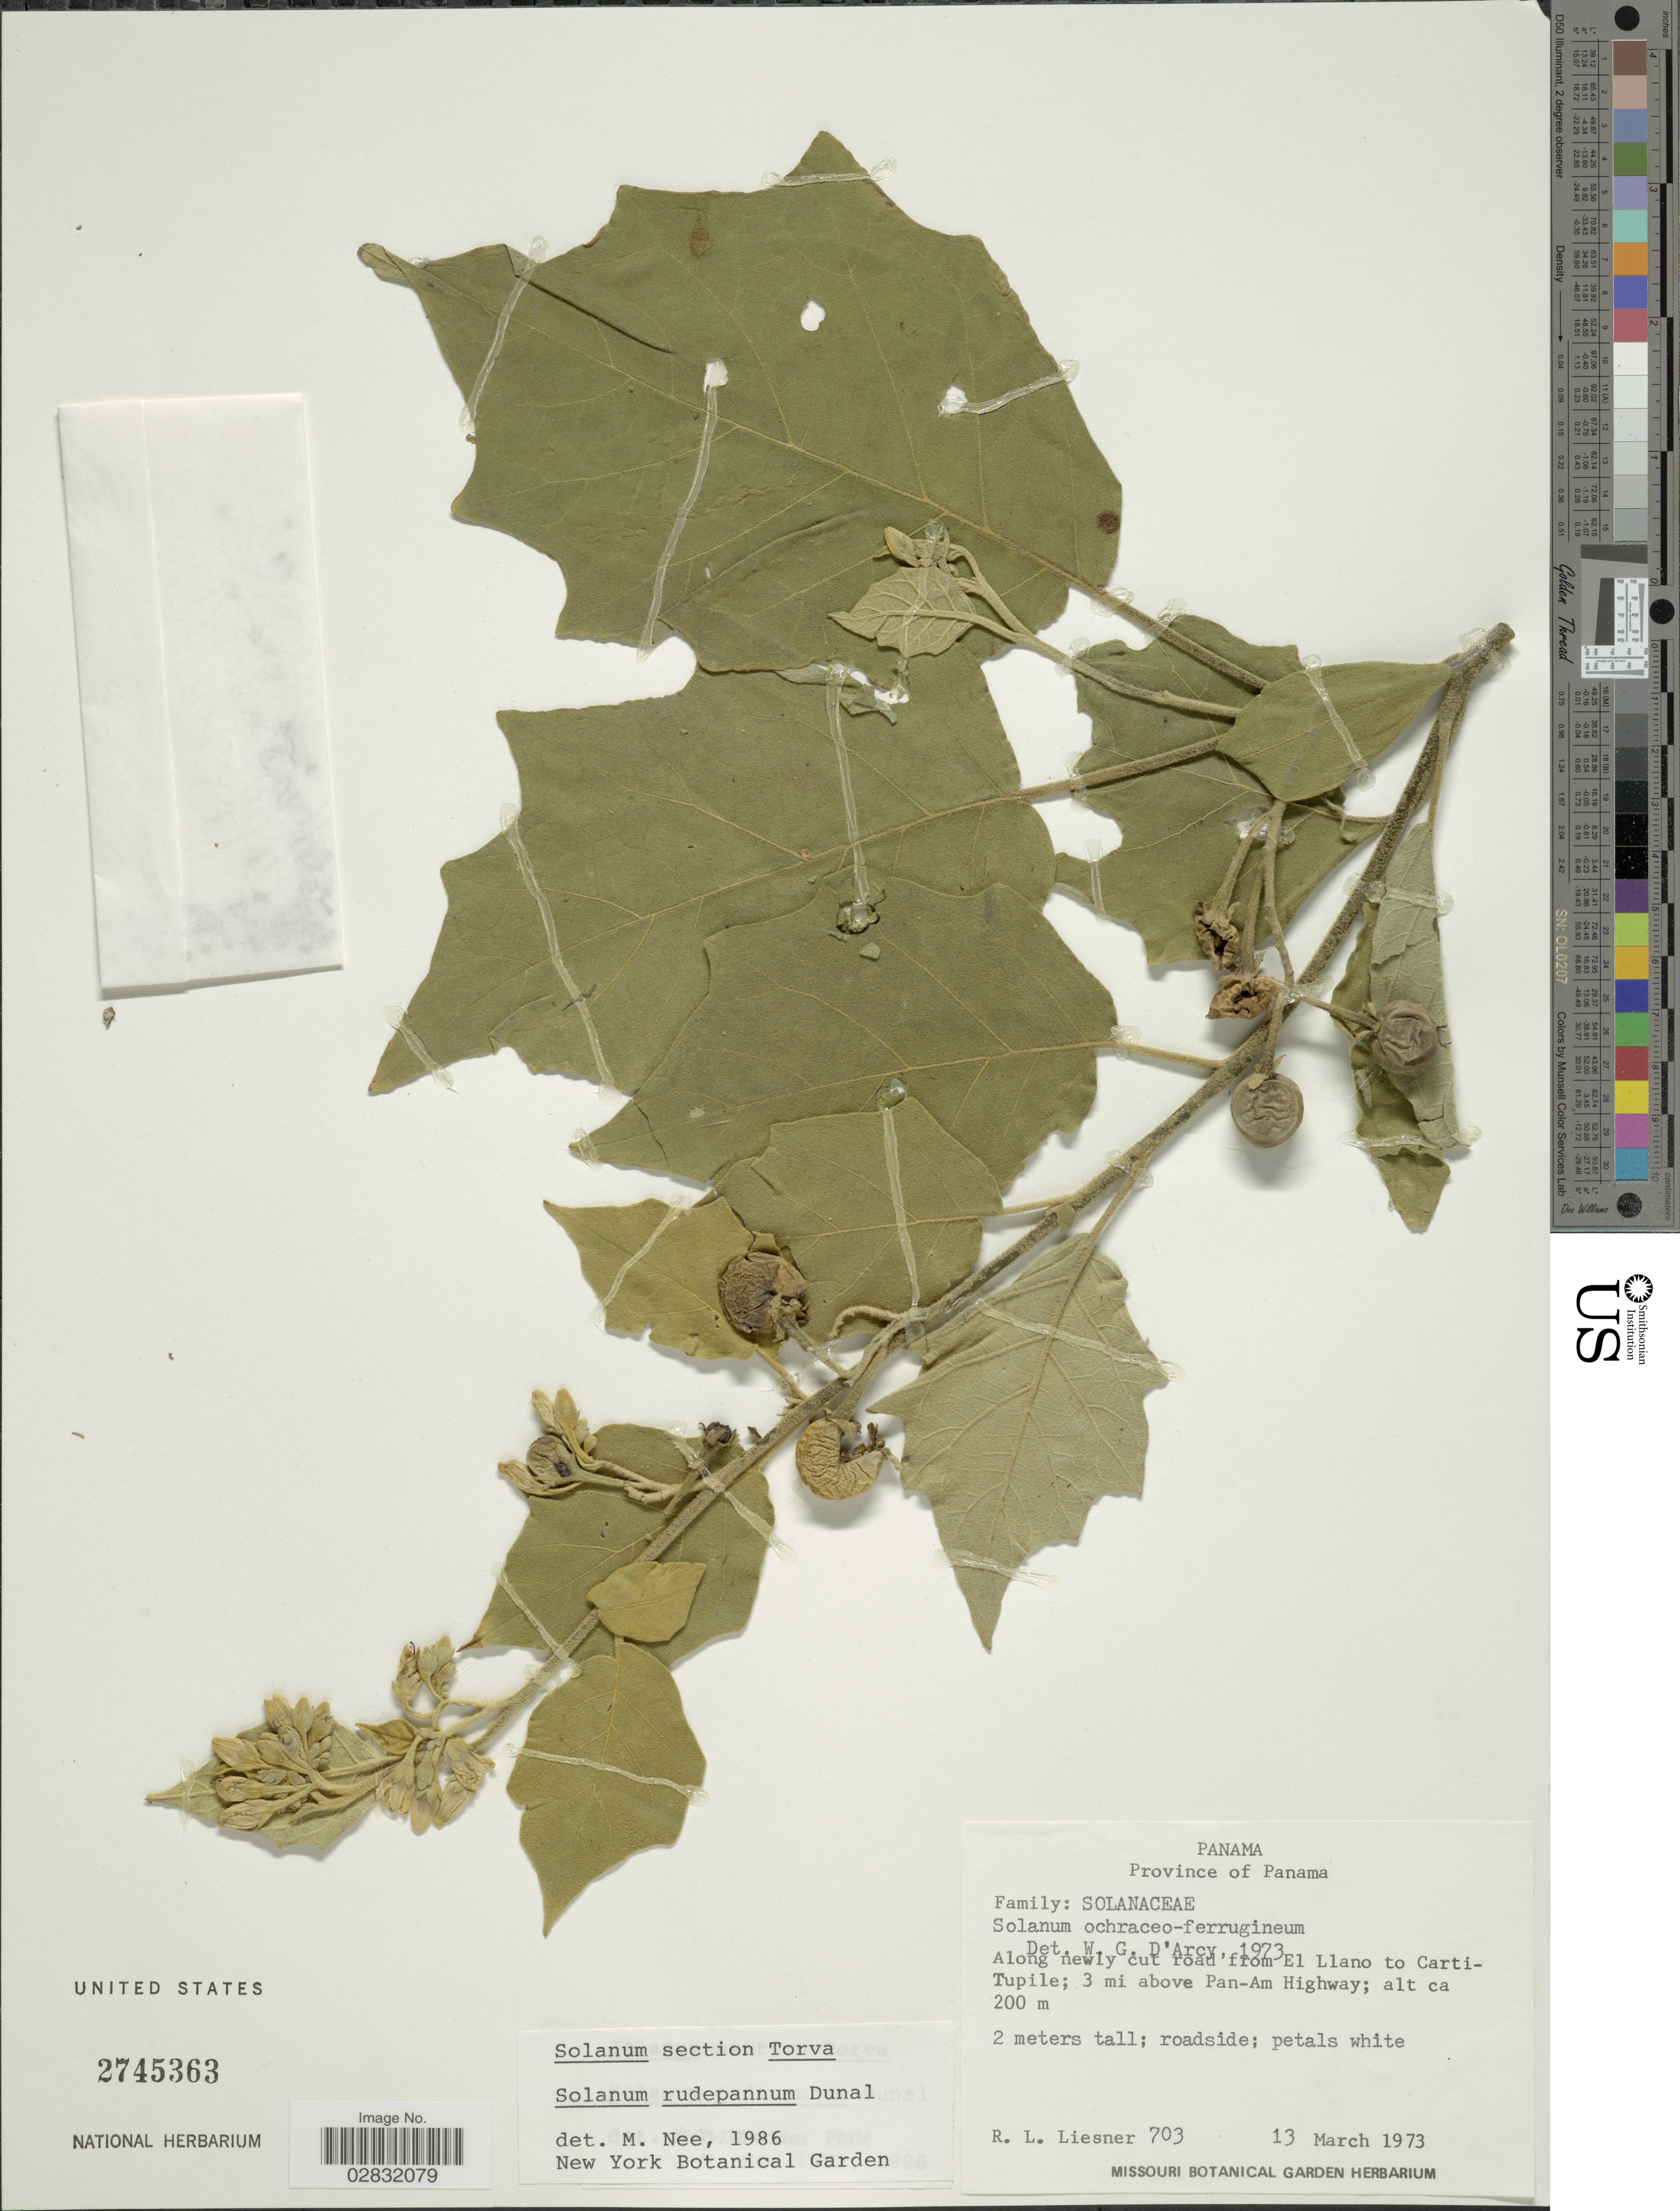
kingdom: Plantae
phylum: Tracheophyta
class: Magnoliopsida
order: Solanales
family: Solanaceae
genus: Solanum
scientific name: Solanum ochraceo-ferrugineum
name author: (Dunal) Fernald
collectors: R. L. Liesner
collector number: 703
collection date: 1973-03-13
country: Panama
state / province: Panamá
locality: Province of Panama, Along newly cut road from El Llano to Carti-Tupile; 3 mi above Pan-Am Highway.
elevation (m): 200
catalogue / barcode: US 2745363